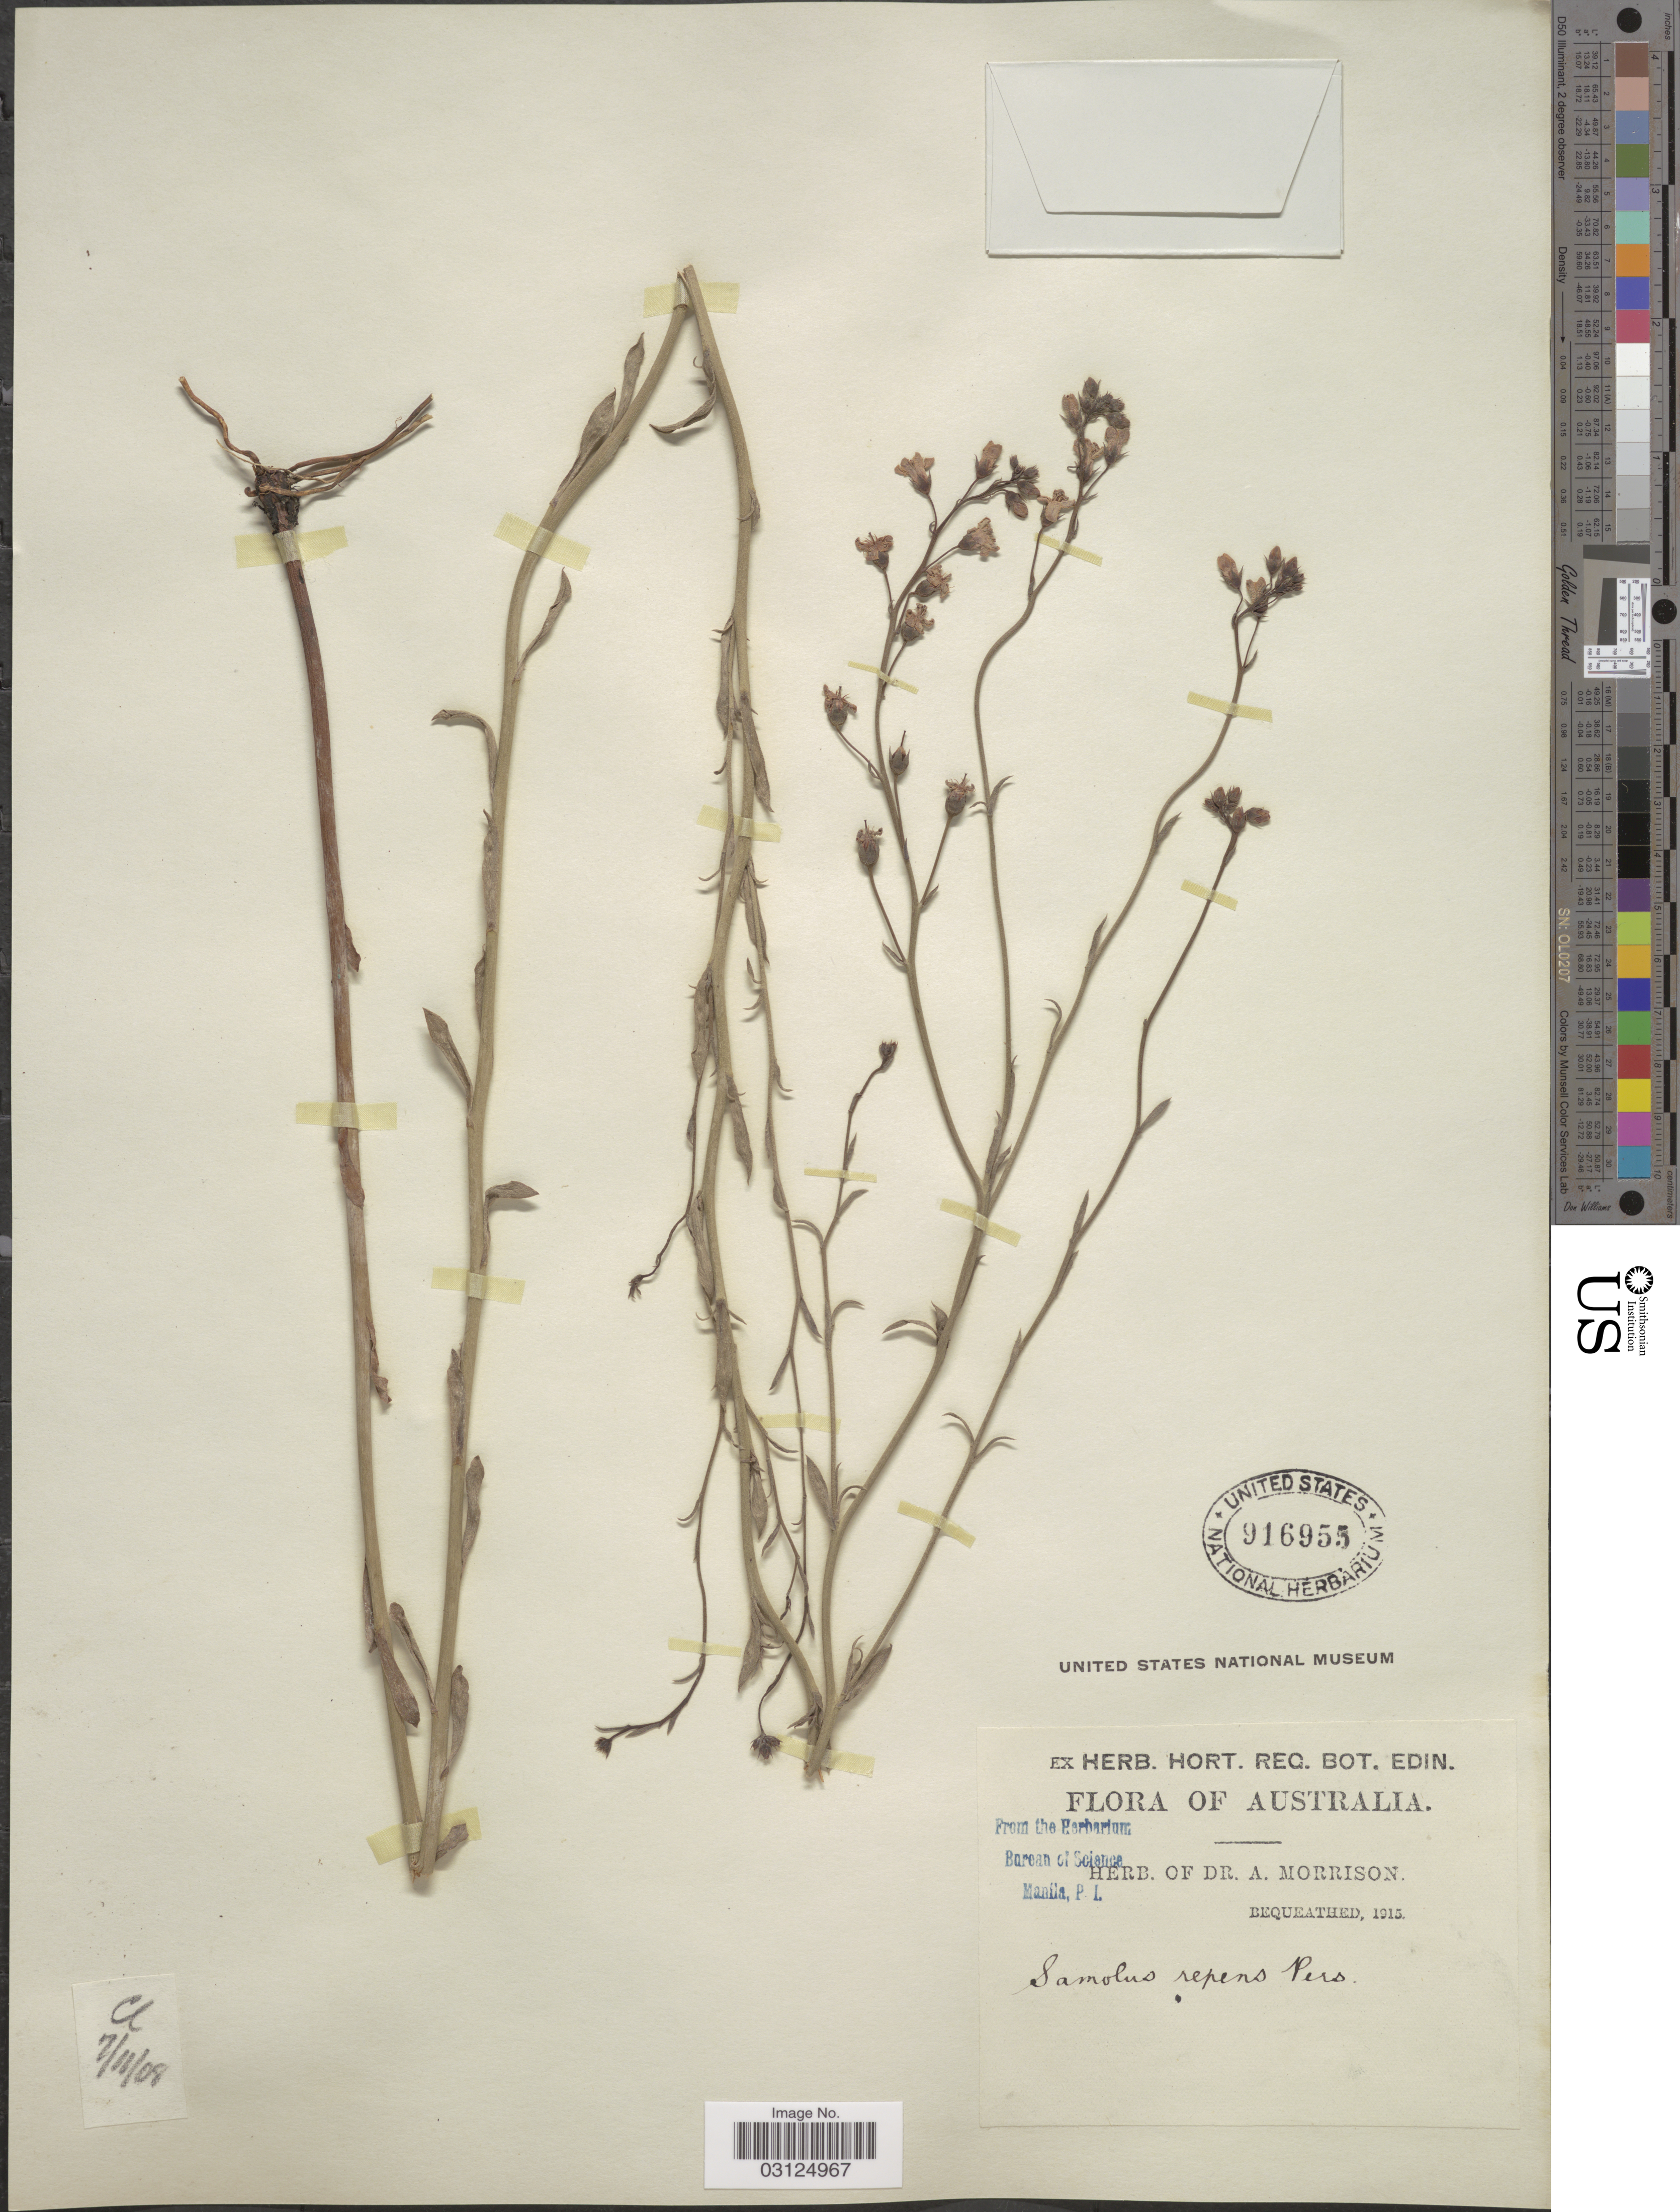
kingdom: Plantae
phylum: Tracheophyta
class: Magnoliopsida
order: Ericales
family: Primulaceae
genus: Samolus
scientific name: Samolus repens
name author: (J.R. Forst. & G. Forst.) Pers.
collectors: ex herb. Dr. A. Morrison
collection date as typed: Transcribed d/m/y: 7/11/8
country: Australia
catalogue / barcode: US 916955